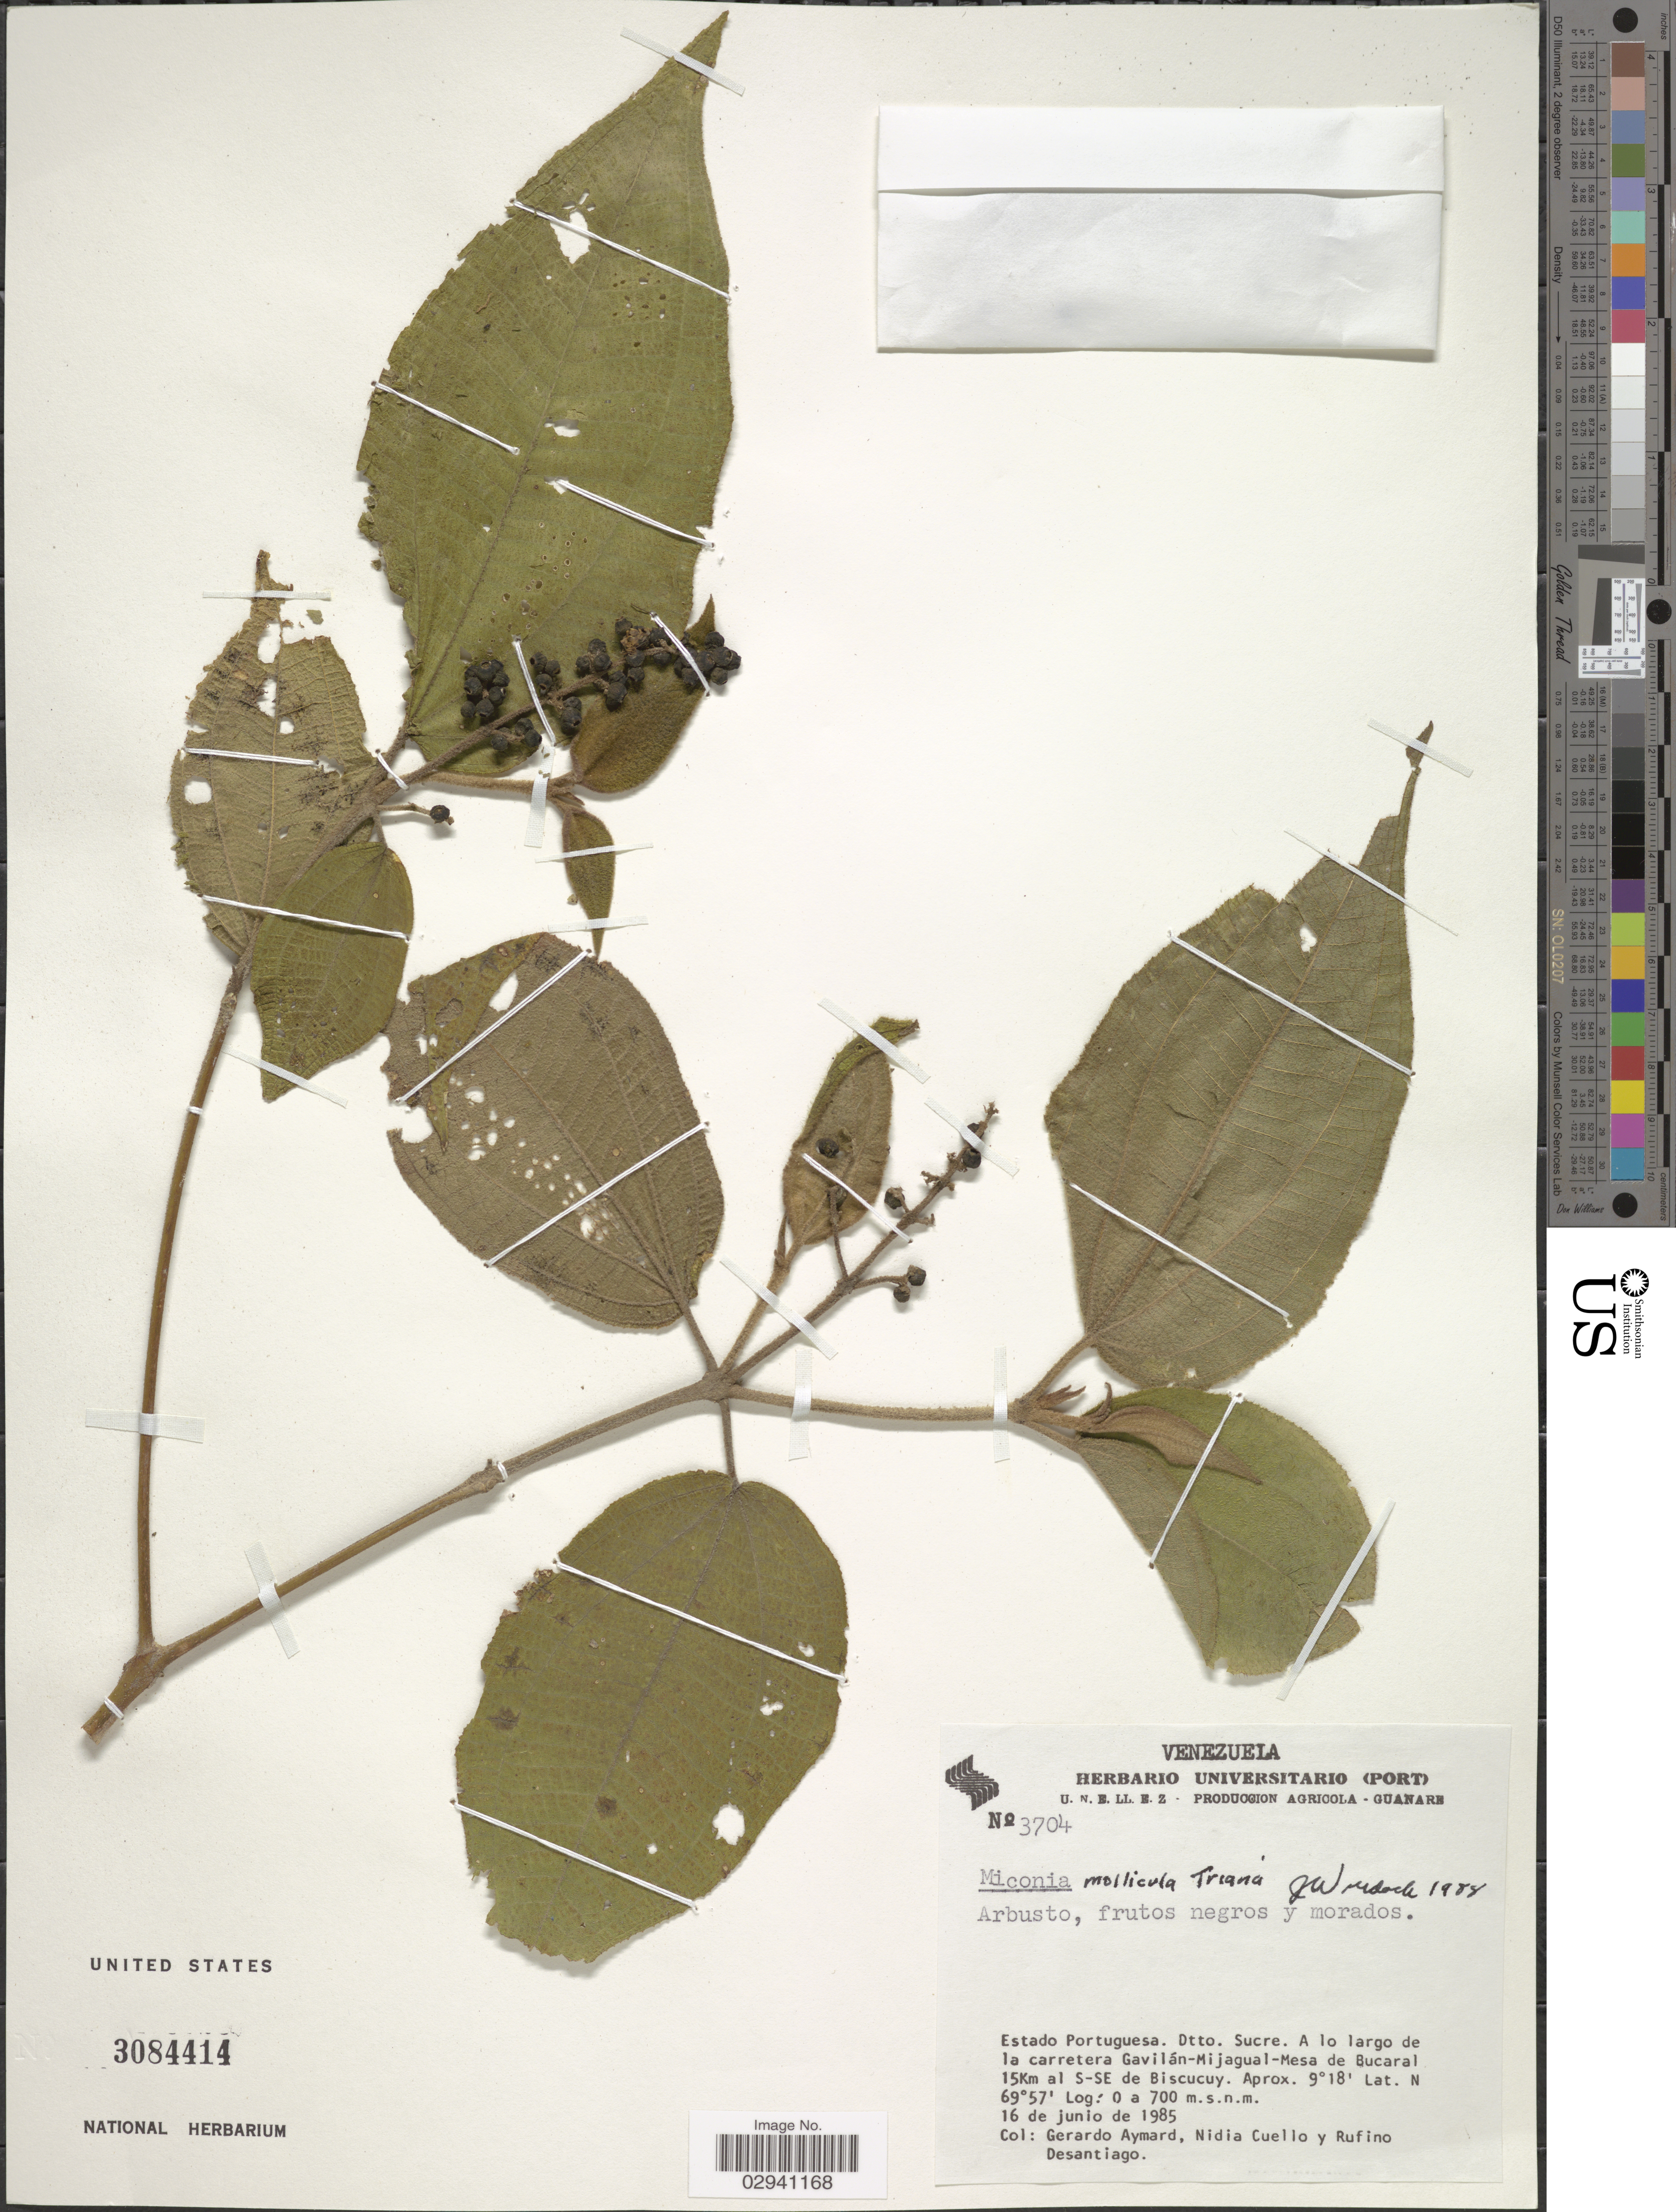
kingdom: Plantae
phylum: Tracheophyta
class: Magnoliopsida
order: Myrtales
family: Melastomataceae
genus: Miconia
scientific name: Miconia mollicula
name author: Triana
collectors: G. A. Aymard, N. L. Cuello & R. Desantiago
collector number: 3704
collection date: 1985-06-16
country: Venezuela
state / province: Portuguesa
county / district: Sucre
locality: Carretera Gavilán-Mijagual-Mesa de Bucaral 15 Km S-SE Bisucuy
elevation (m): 700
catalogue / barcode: US 3084414